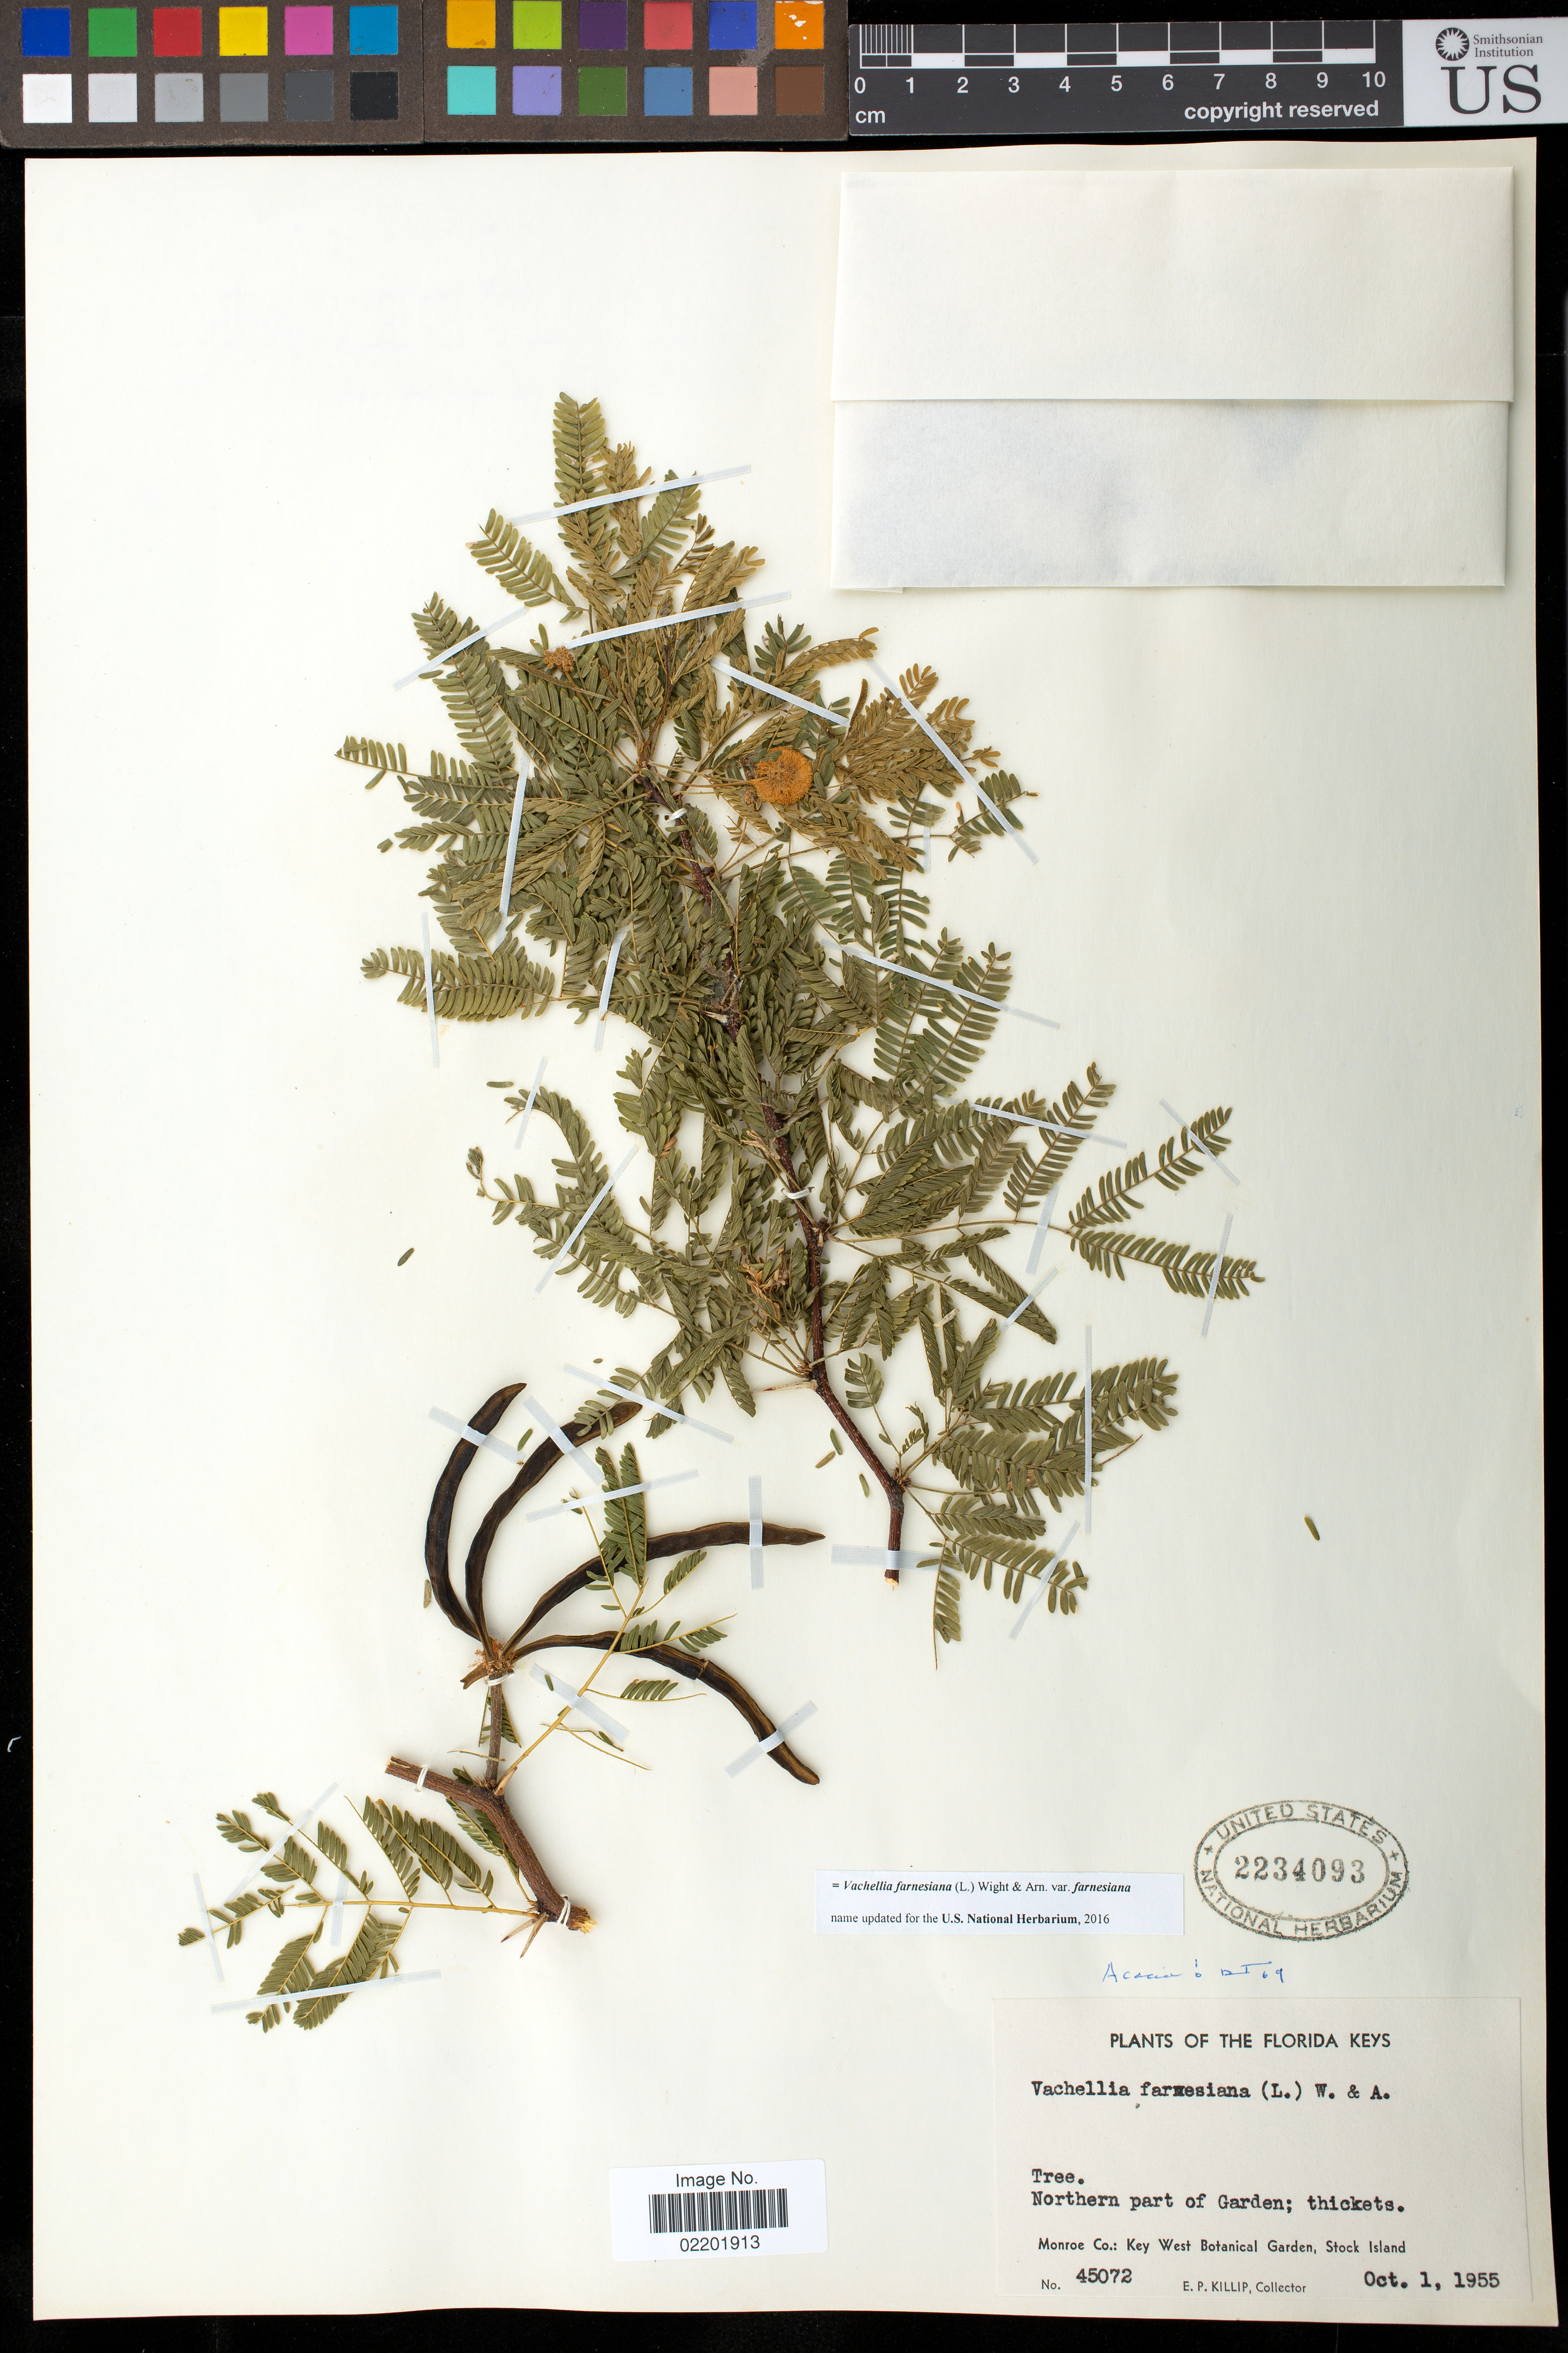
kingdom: Plantae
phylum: Tracheophyta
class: Magnoliopsida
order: Fabales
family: Fabaceae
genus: Vachellia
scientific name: Vachellia farnesiana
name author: (L.) Wight & Arn.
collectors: E. P. Killip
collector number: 45072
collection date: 1955-10-01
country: United States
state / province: Florida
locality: Florida Keys, Northern part of Garden, Monroe Co., Key West Botanical Garden, Stock Island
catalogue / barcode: US 2234093